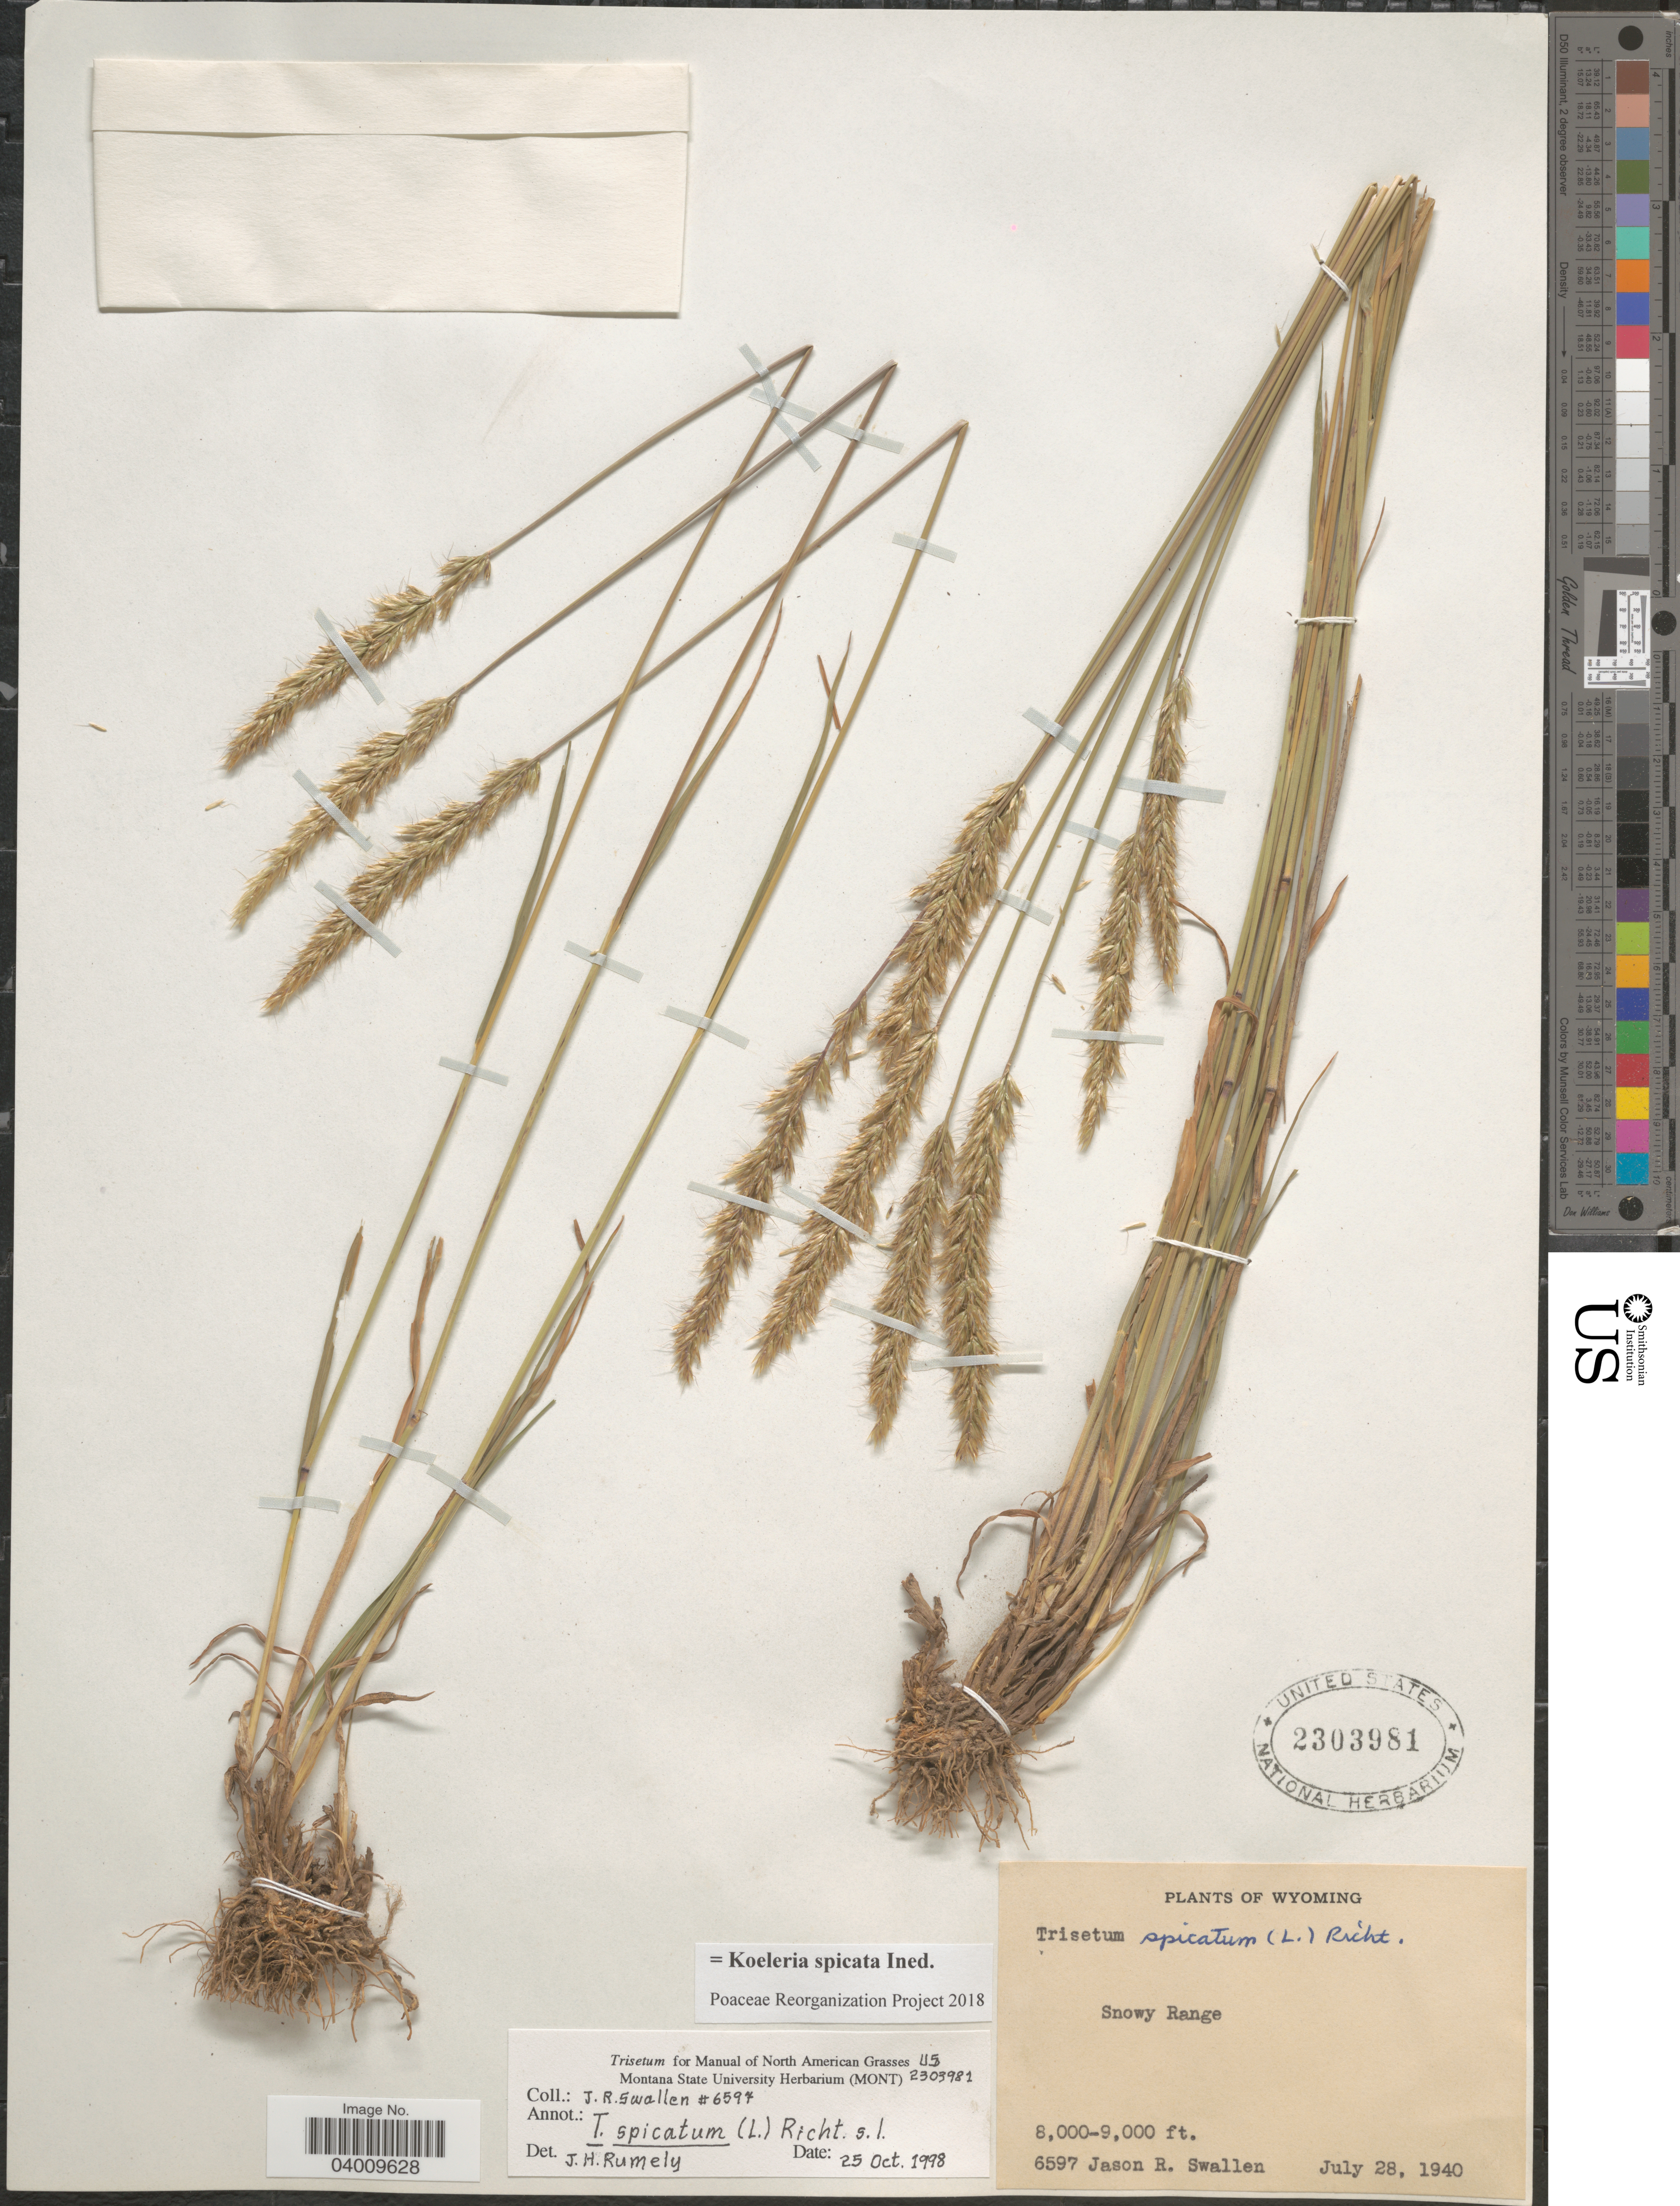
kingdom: Plantae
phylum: Tracheophyta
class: Liliopsida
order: Poales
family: Poaceae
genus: Koeleria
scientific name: Koeleria spicata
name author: (L.) Barberá et al.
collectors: J. R. Swallen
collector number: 6597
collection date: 1940-07-28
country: United States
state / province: Wyoming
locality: Snowy Range.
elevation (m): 2438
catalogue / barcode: US 2303981